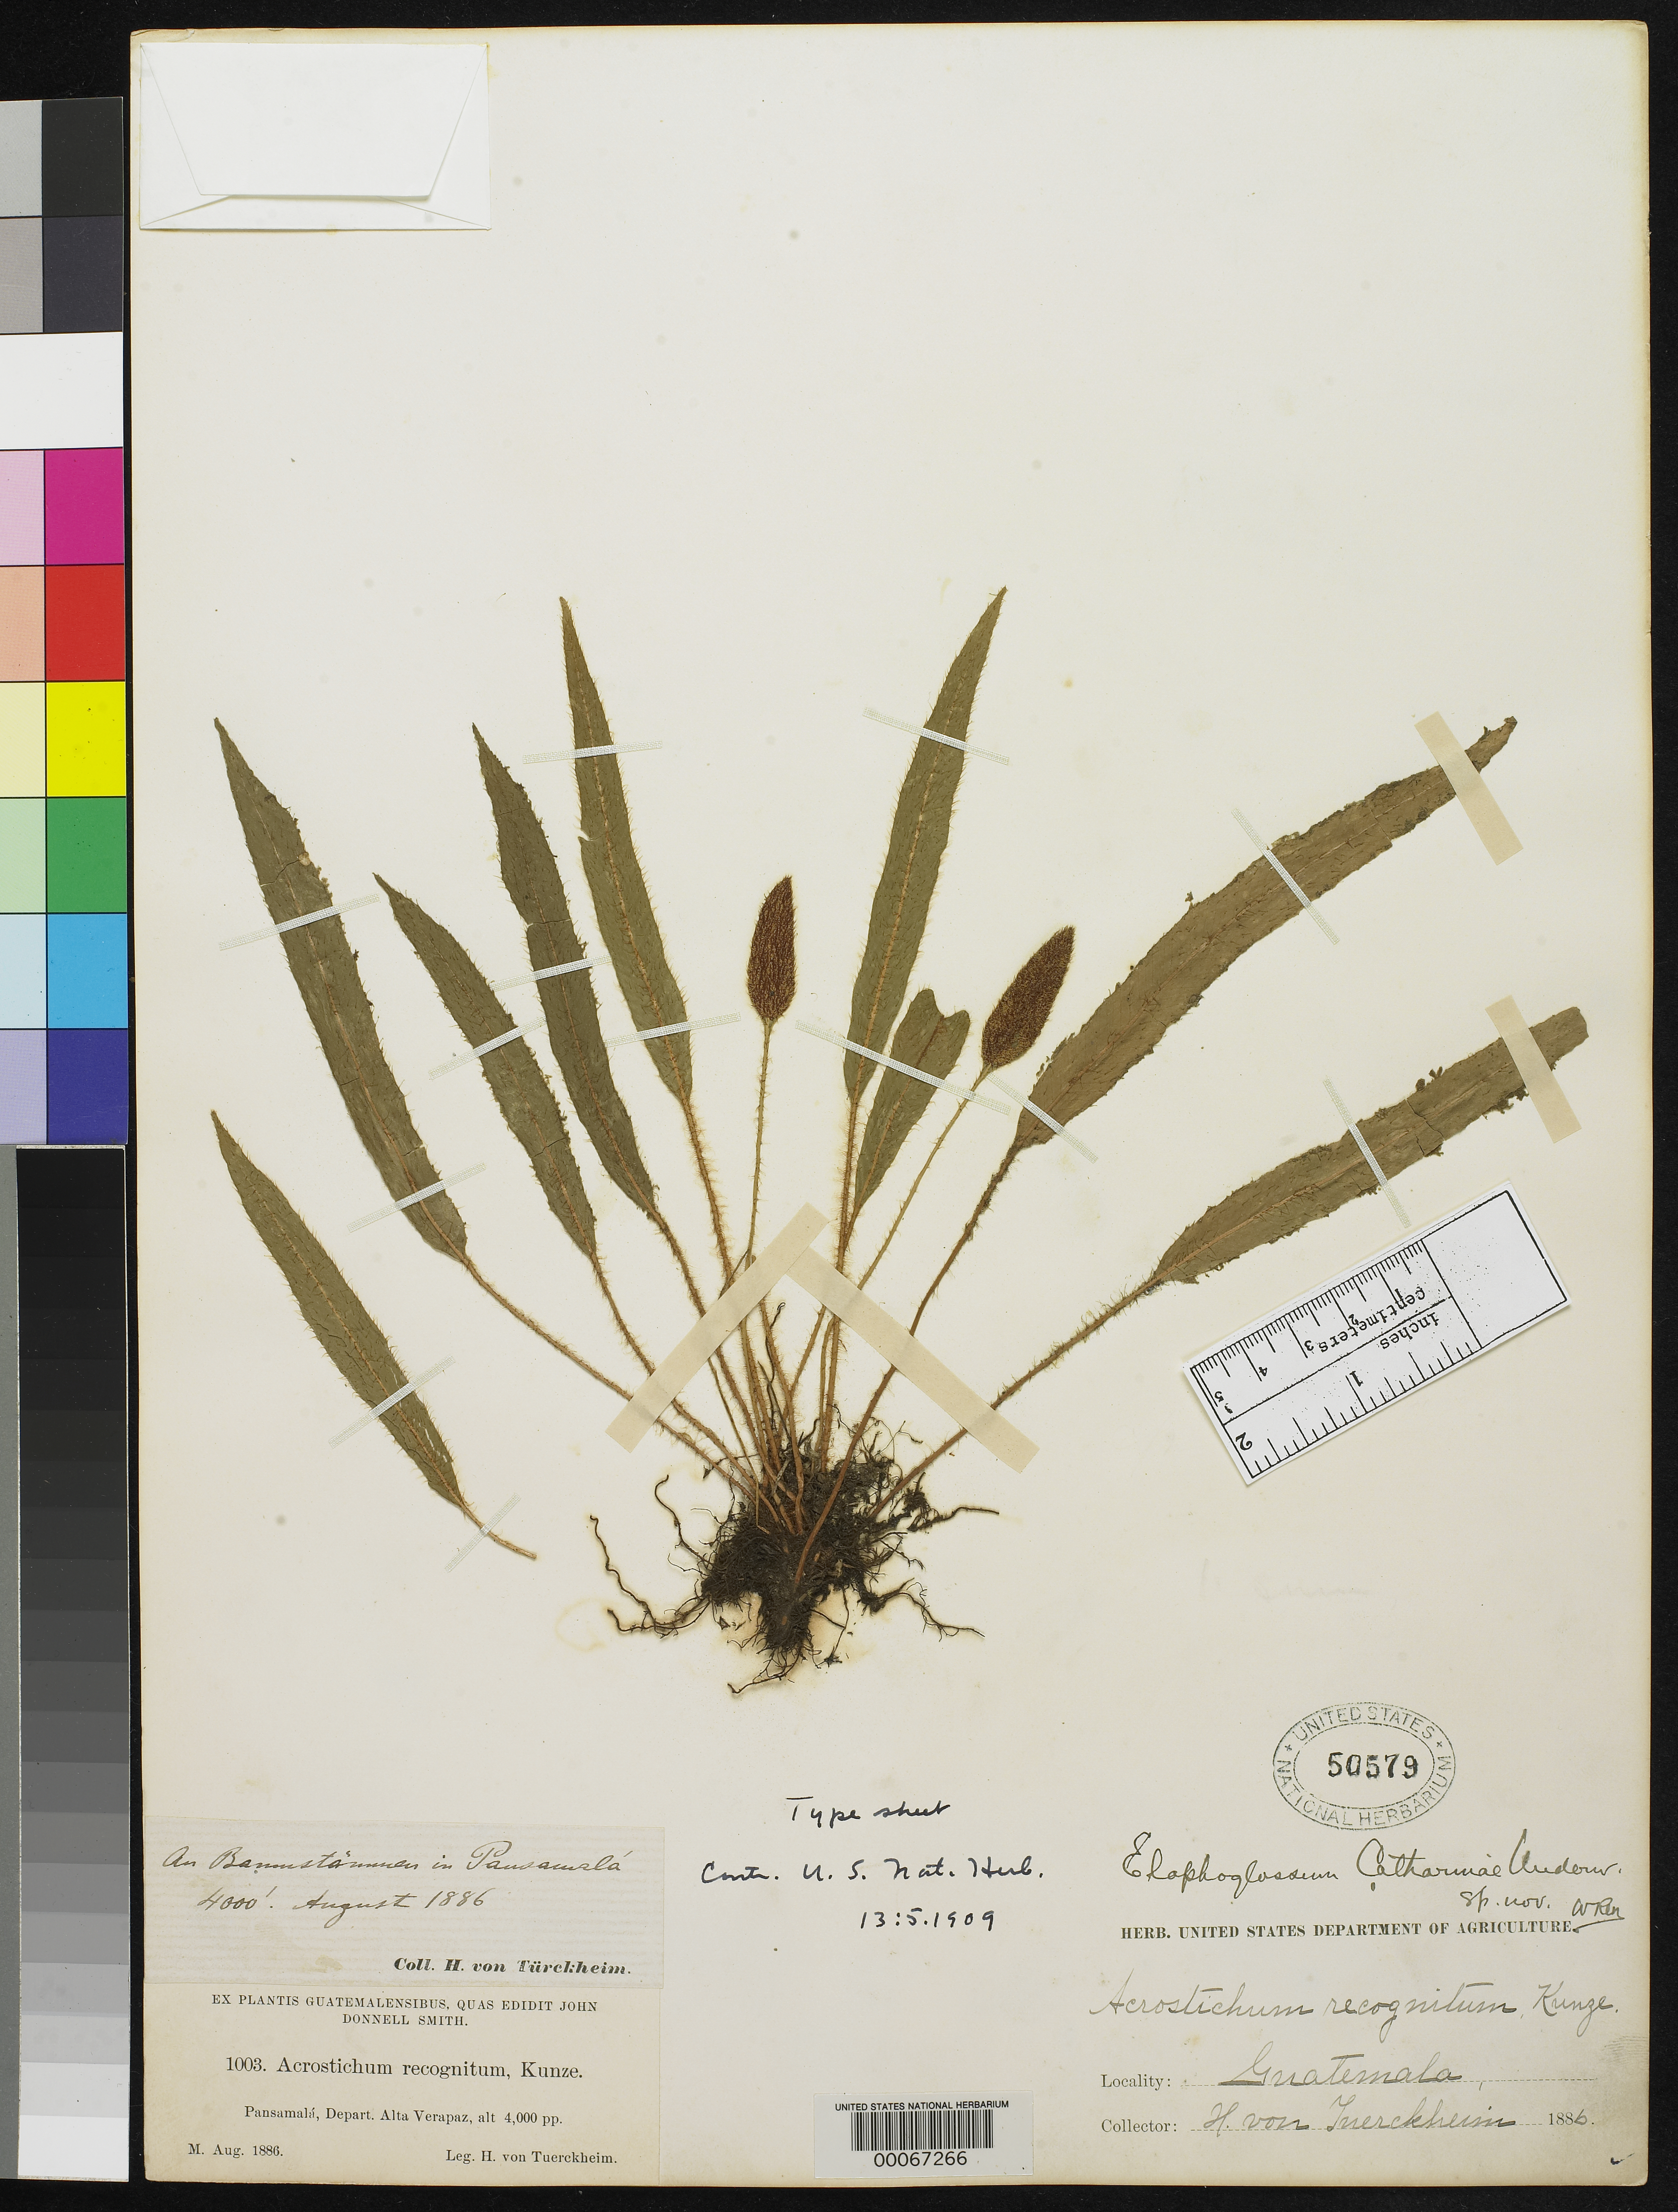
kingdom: Plantae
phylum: Tracheophyta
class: Polypodiopsida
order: Polypodiales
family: Dryopteridaceae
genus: Elaphoglossum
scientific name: Elaphoglossum catharinae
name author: Underw.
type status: Holotype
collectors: H. von Türckheim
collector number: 1003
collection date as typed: Aug 1886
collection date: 1886-08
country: Guatemala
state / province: Alta Verapaz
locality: Pansamalá.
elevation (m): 1219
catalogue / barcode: US 50579